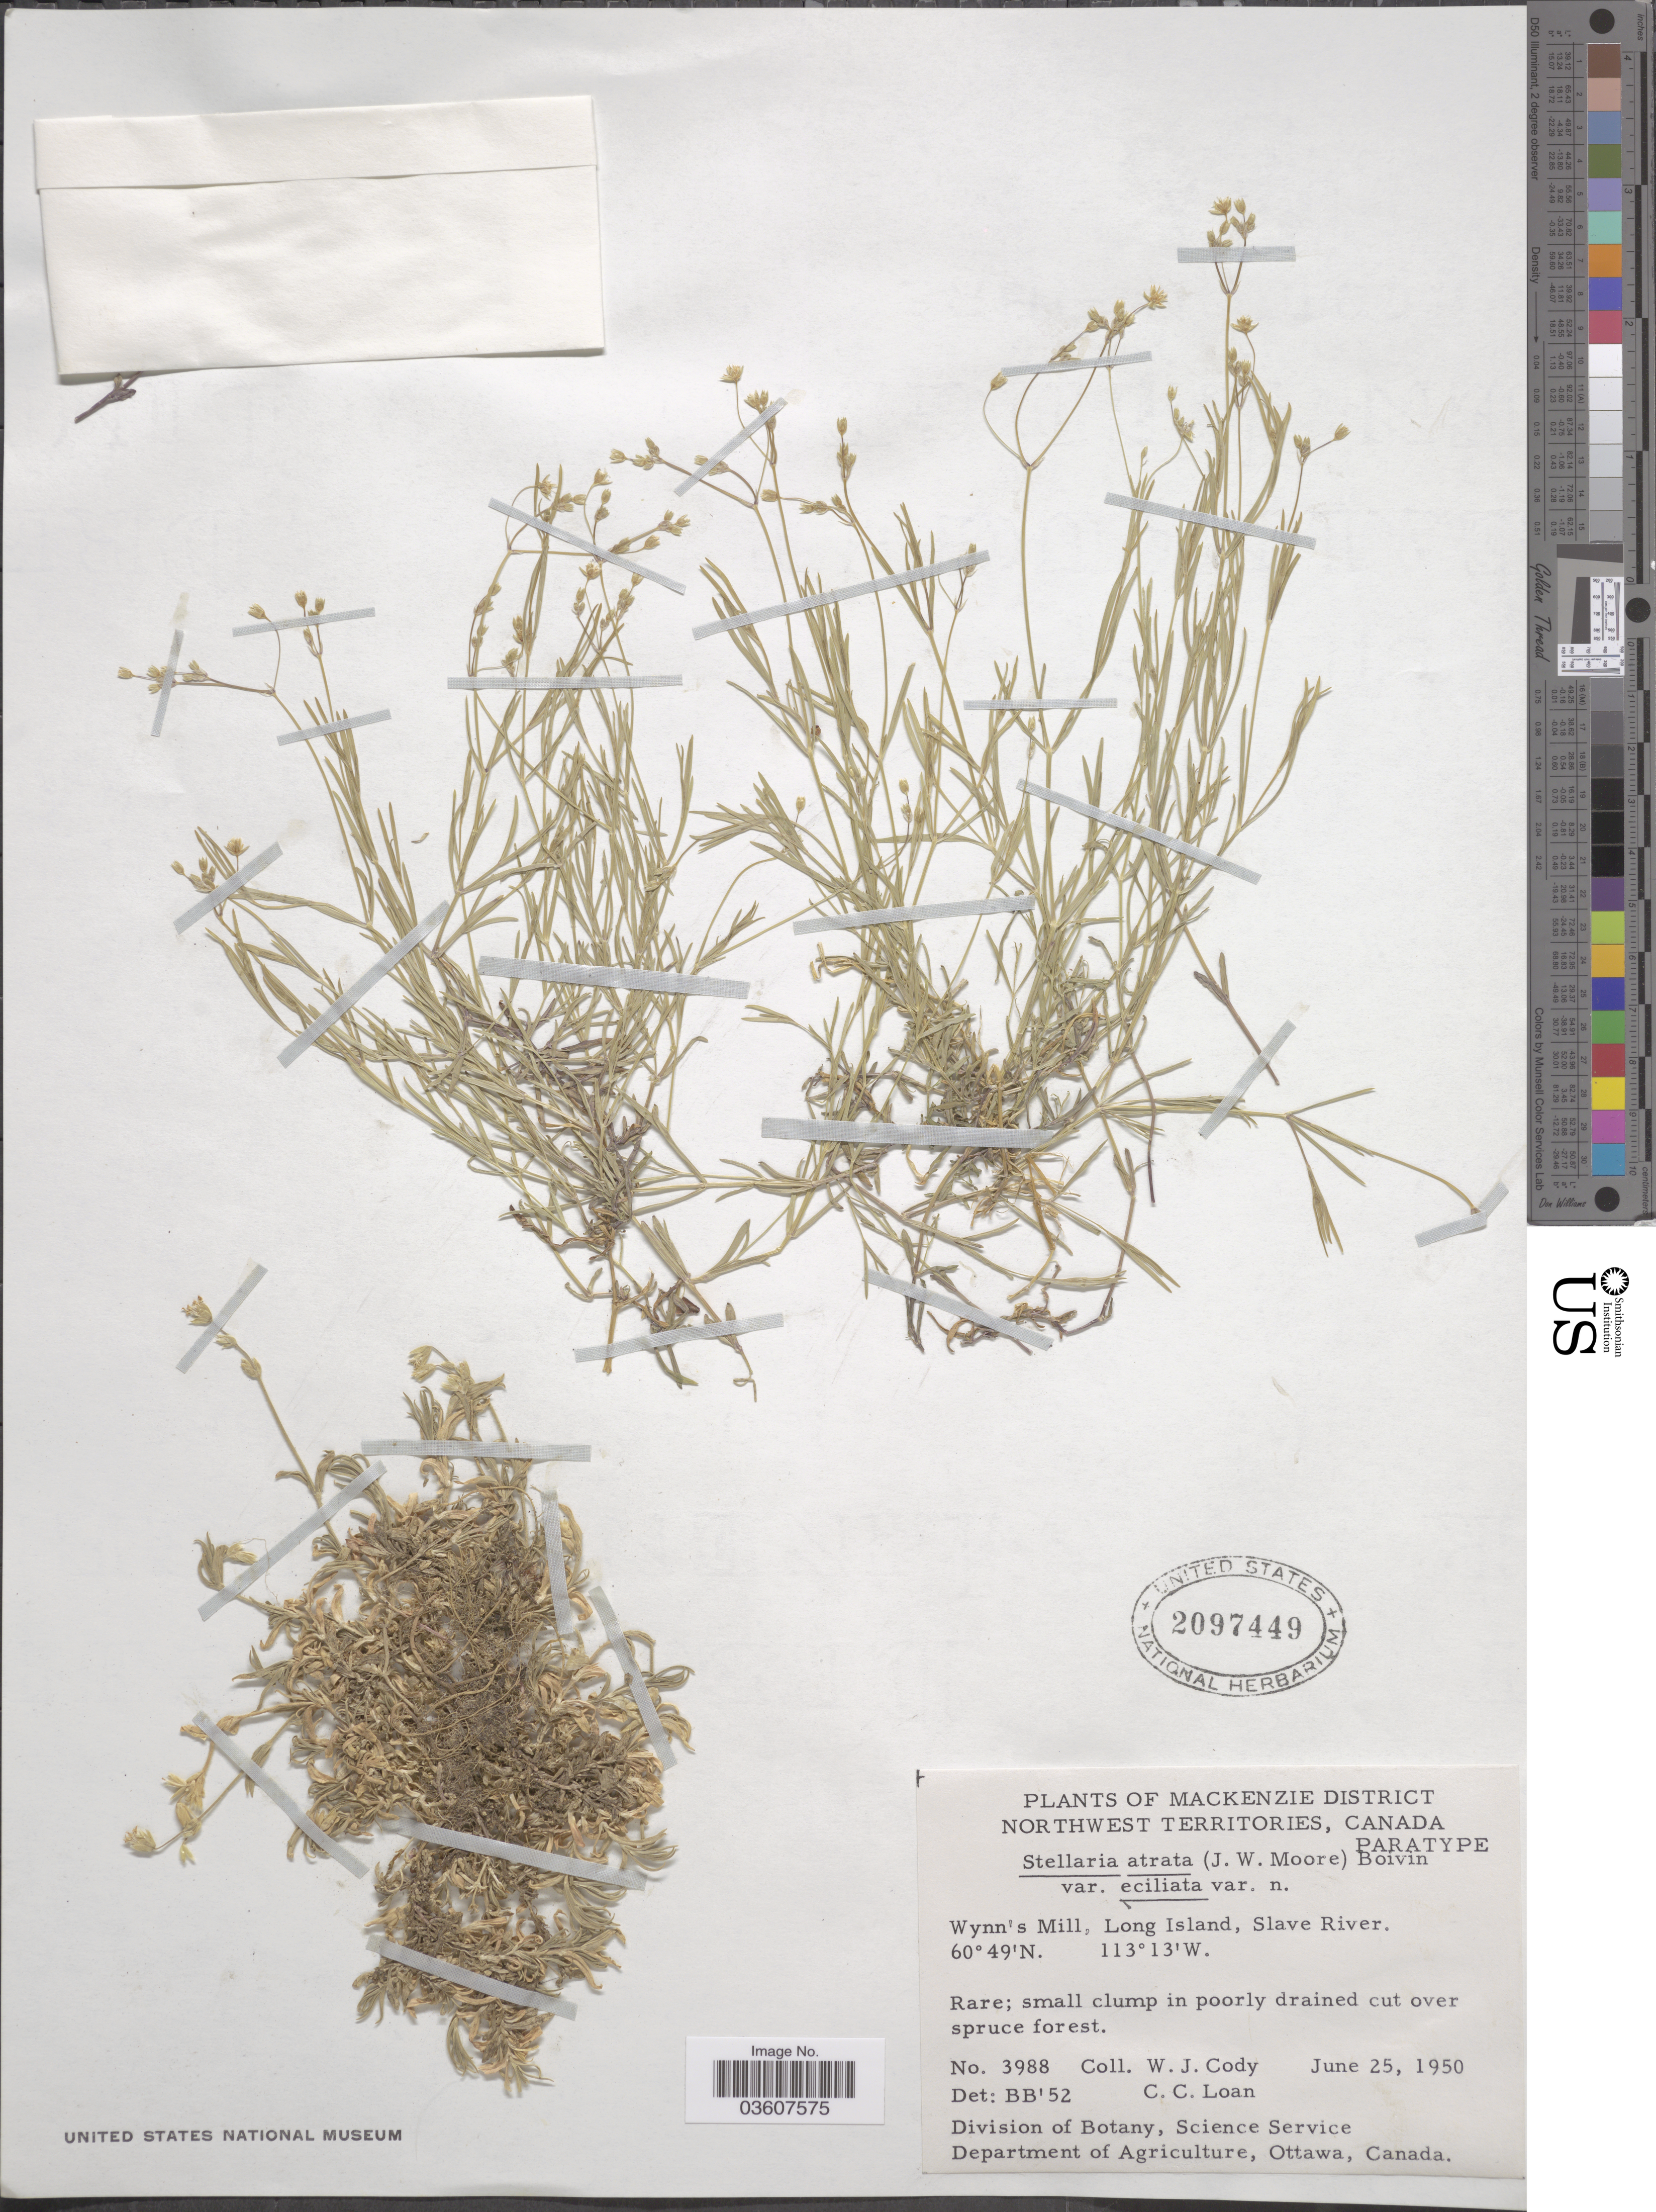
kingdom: Plantae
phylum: Tracheophyta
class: Magnoliopsida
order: Caryophyllales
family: Caryophyllaceae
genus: Stellaria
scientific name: Stellaria atrata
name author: (J.W. Moore) B. Boivin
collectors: W. Cody & C. Loan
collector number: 3988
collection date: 1950-06-25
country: Canada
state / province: Northwest Territories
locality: Mackenzie District. Wynn's Mill, Long Island, Slave River.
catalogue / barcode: US 2097449